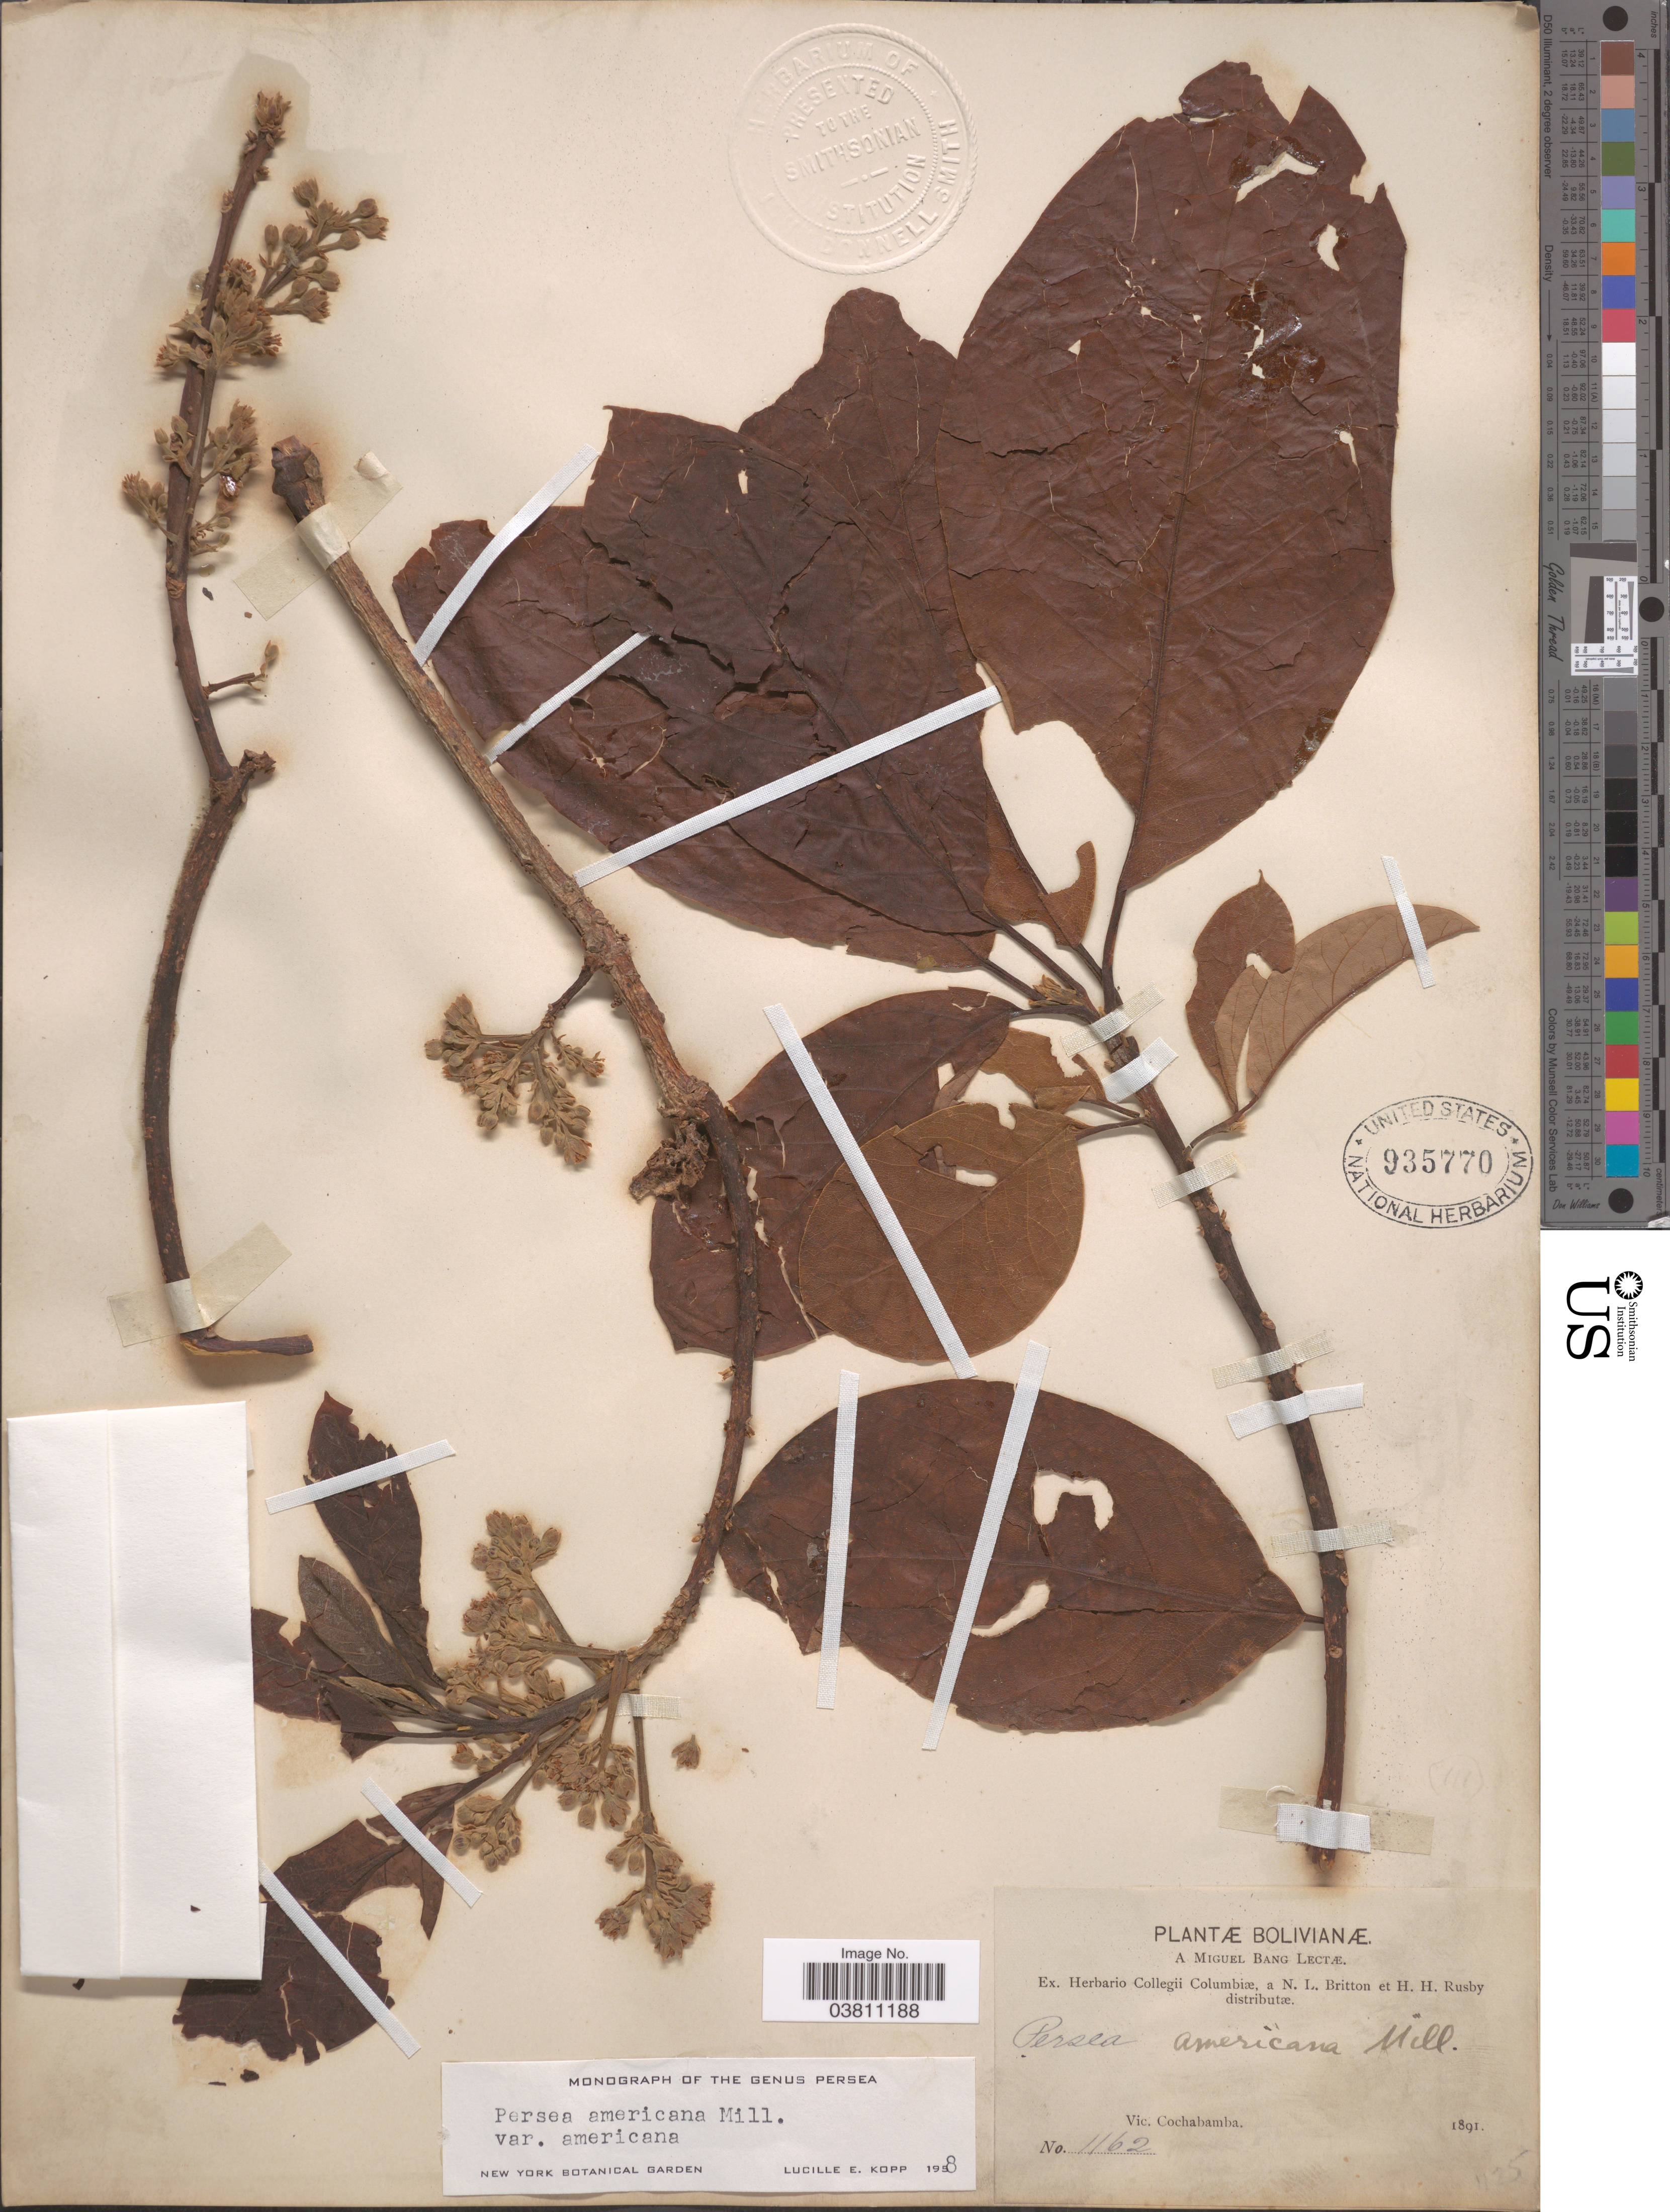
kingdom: Plantae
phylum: Tracheophyta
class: Magnoliopsida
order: Laurales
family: Lauraceae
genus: Persea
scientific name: Persea americana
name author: Mill.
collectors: M. Bang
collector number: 1162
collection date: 1891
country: Bolivia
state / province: Cochabamba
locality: Vic. Cochabamba.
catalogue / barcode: US 935770